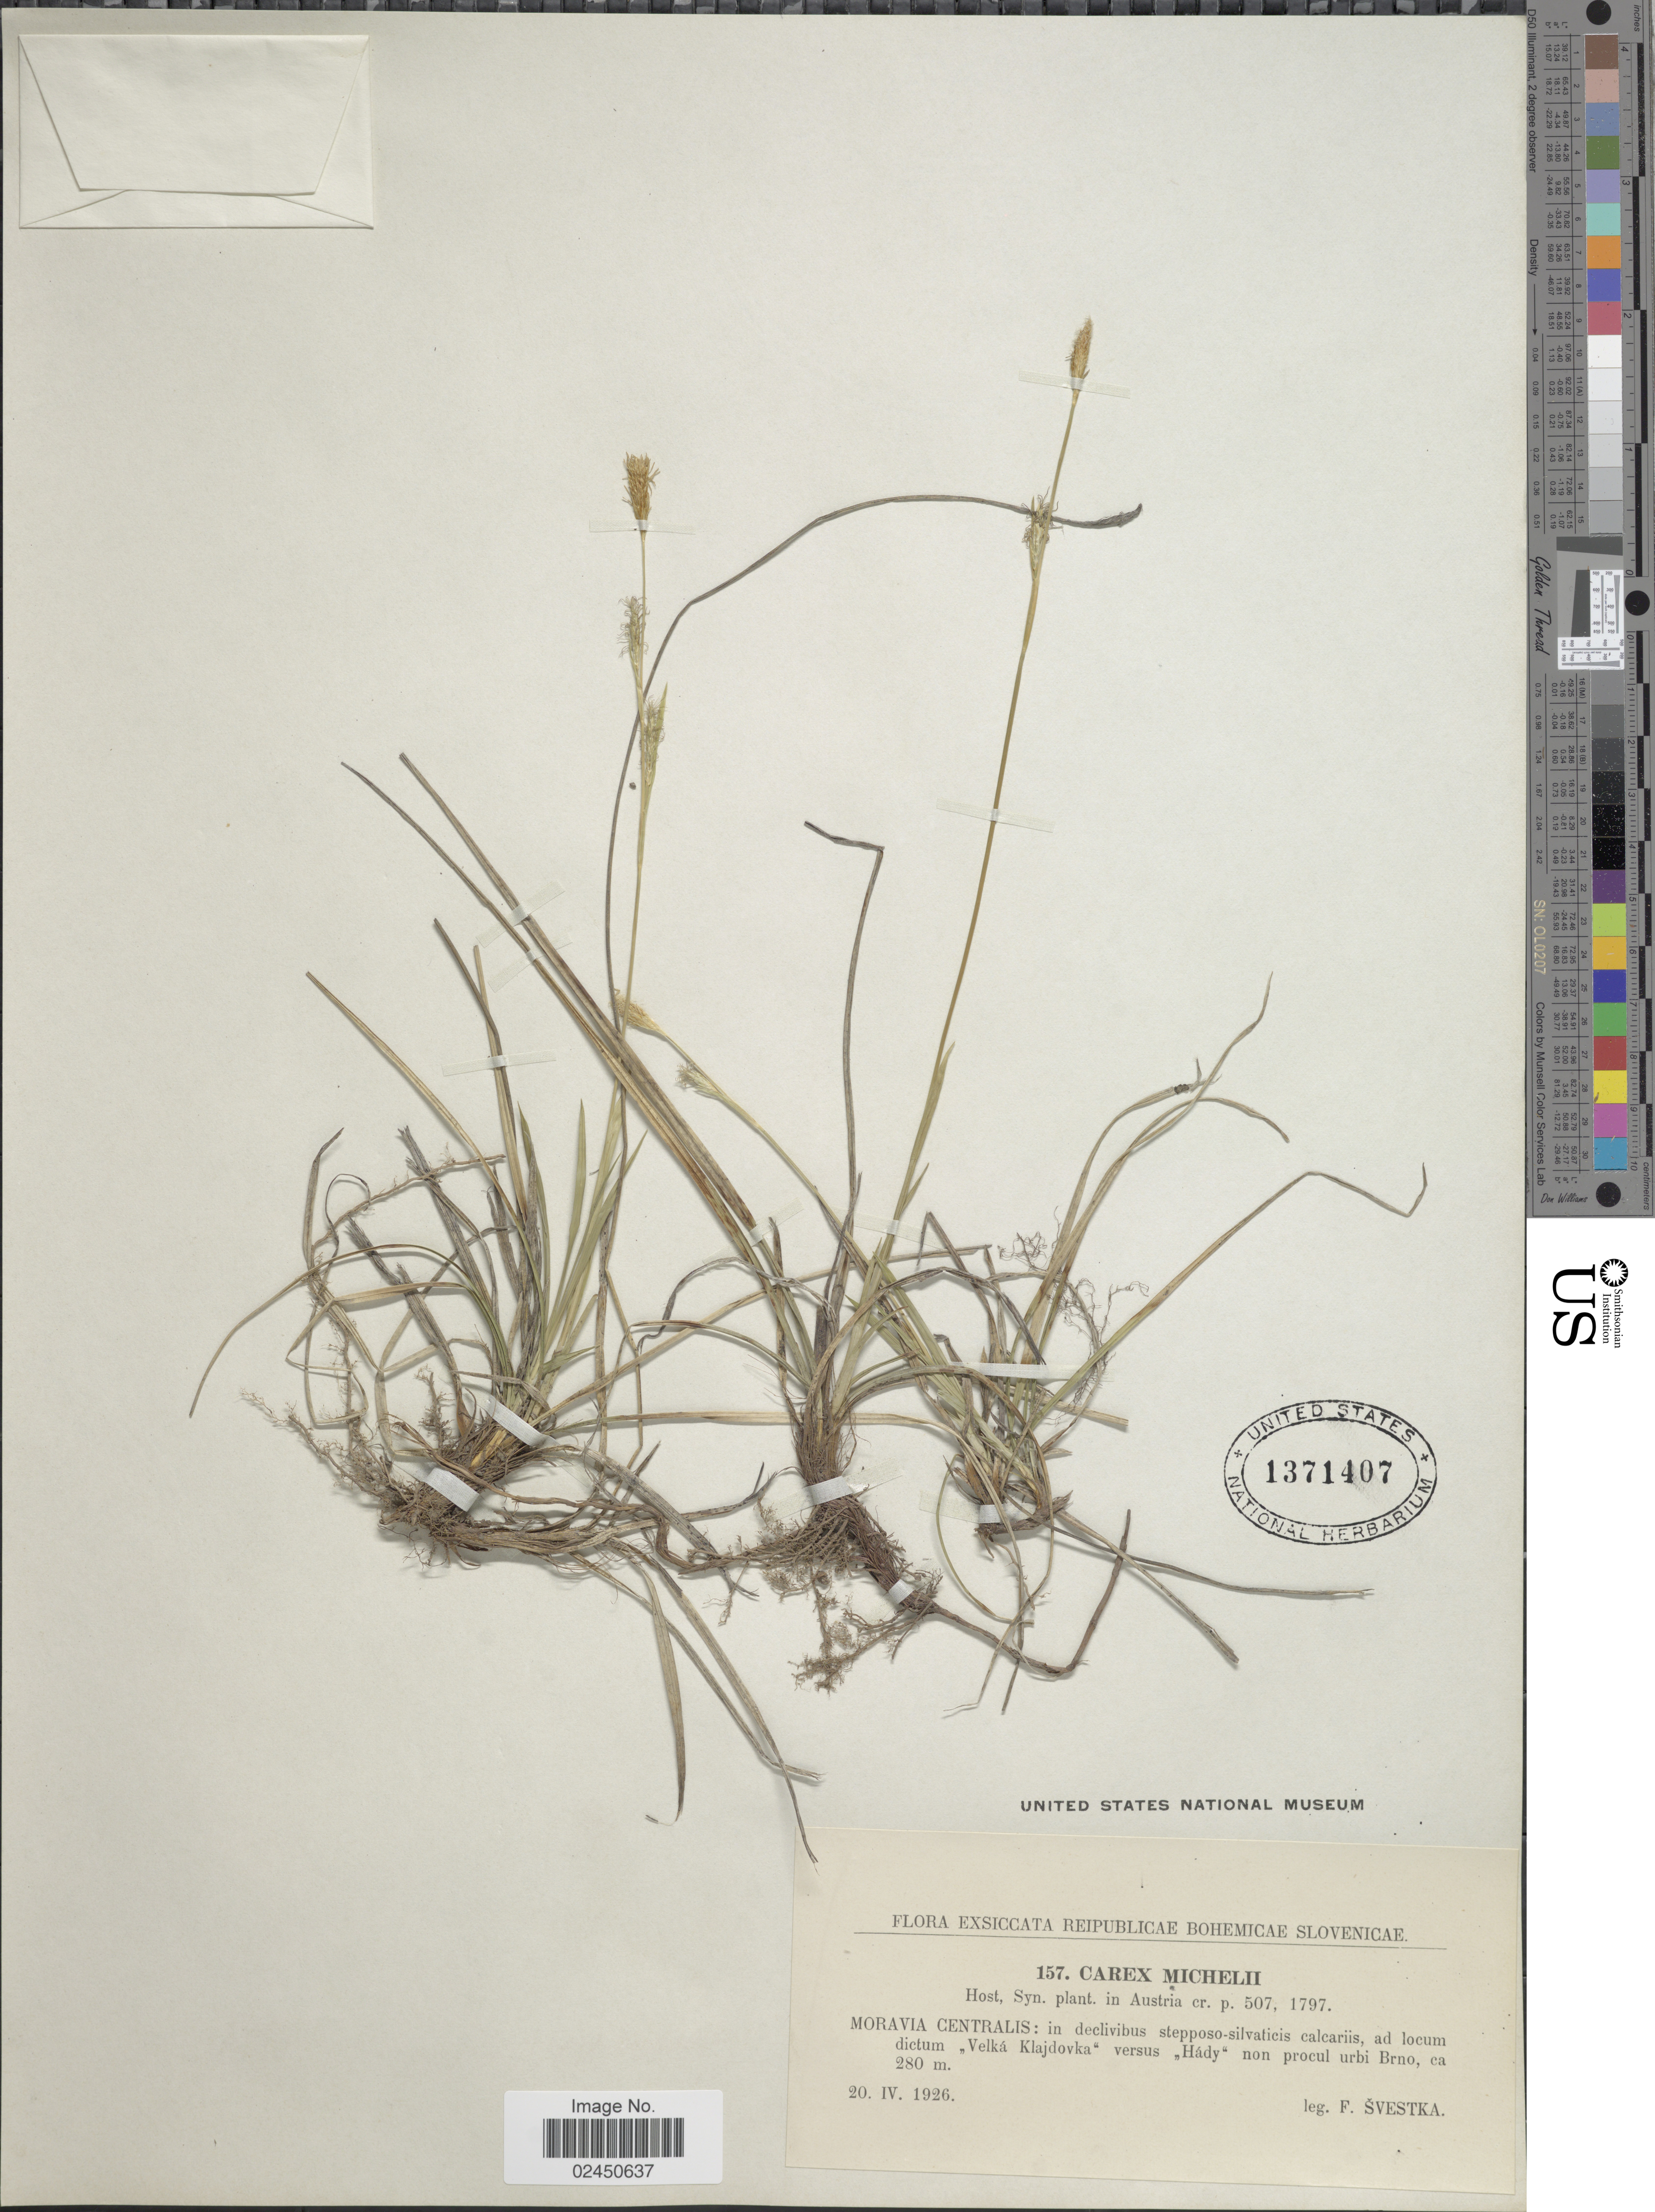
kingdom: Plantae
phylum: Tracheophyta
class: Liliopsida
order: Poales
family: Cyperaceae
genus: Carex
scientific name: Carex michelii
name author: Host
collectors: F. Svestka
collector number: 157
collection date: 1926-04-20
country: Czechia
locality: Reipublicae Bohemicae Slovenicae. Moravia Centralis: in declivibus stepposo-silvaticis calcariis, ad locum dixtum ,,Velka Klajdovka" versus ,,Hady"non procul urbi Brno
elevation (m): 280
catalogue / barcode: US 1371407